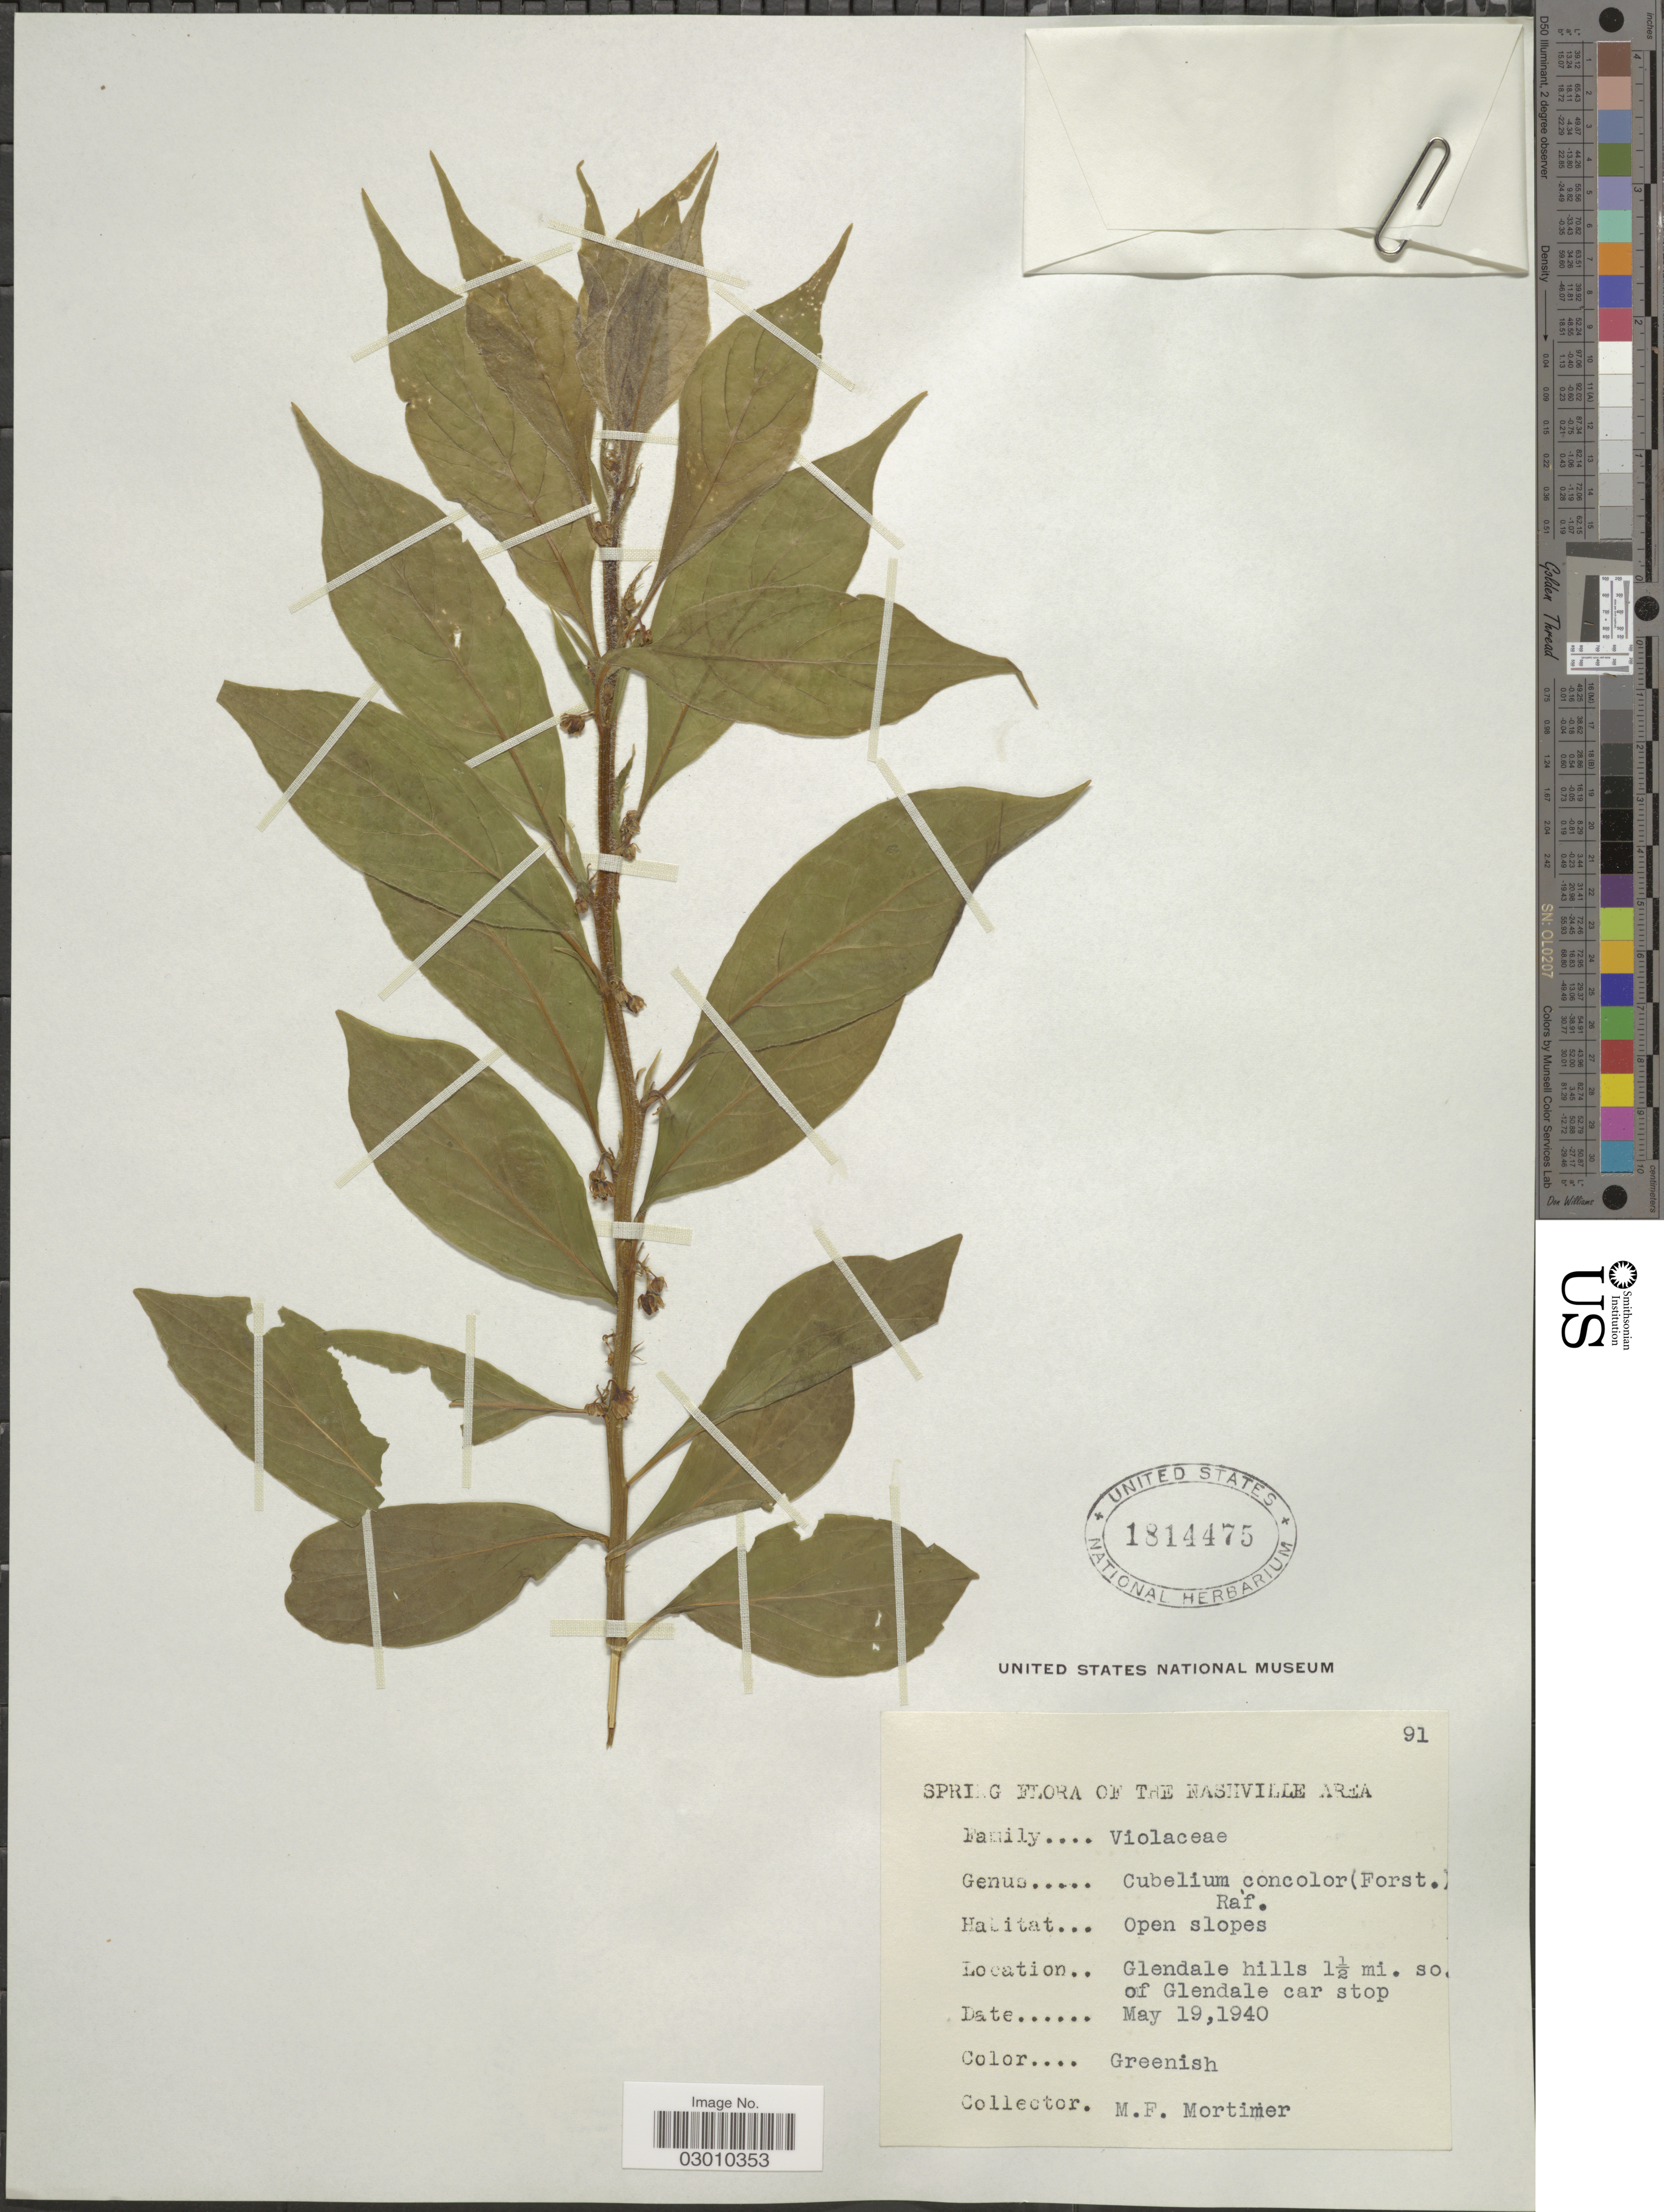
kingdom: Plantae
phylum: Tracheophyta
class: Magnoliopsida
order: Malpighiales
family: Violaceae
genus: Cubelium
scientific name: Cubelium concolor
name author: (T.F. Forst.) Raf. ex Britton & A. Br.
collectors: M. Mortimer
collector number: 91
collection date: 1940-05-19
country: United States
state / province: Tennessee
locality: The Nashville Area. Glendale hills 1½ mi. so. of Glendale car stop.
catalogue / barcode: US 1814475